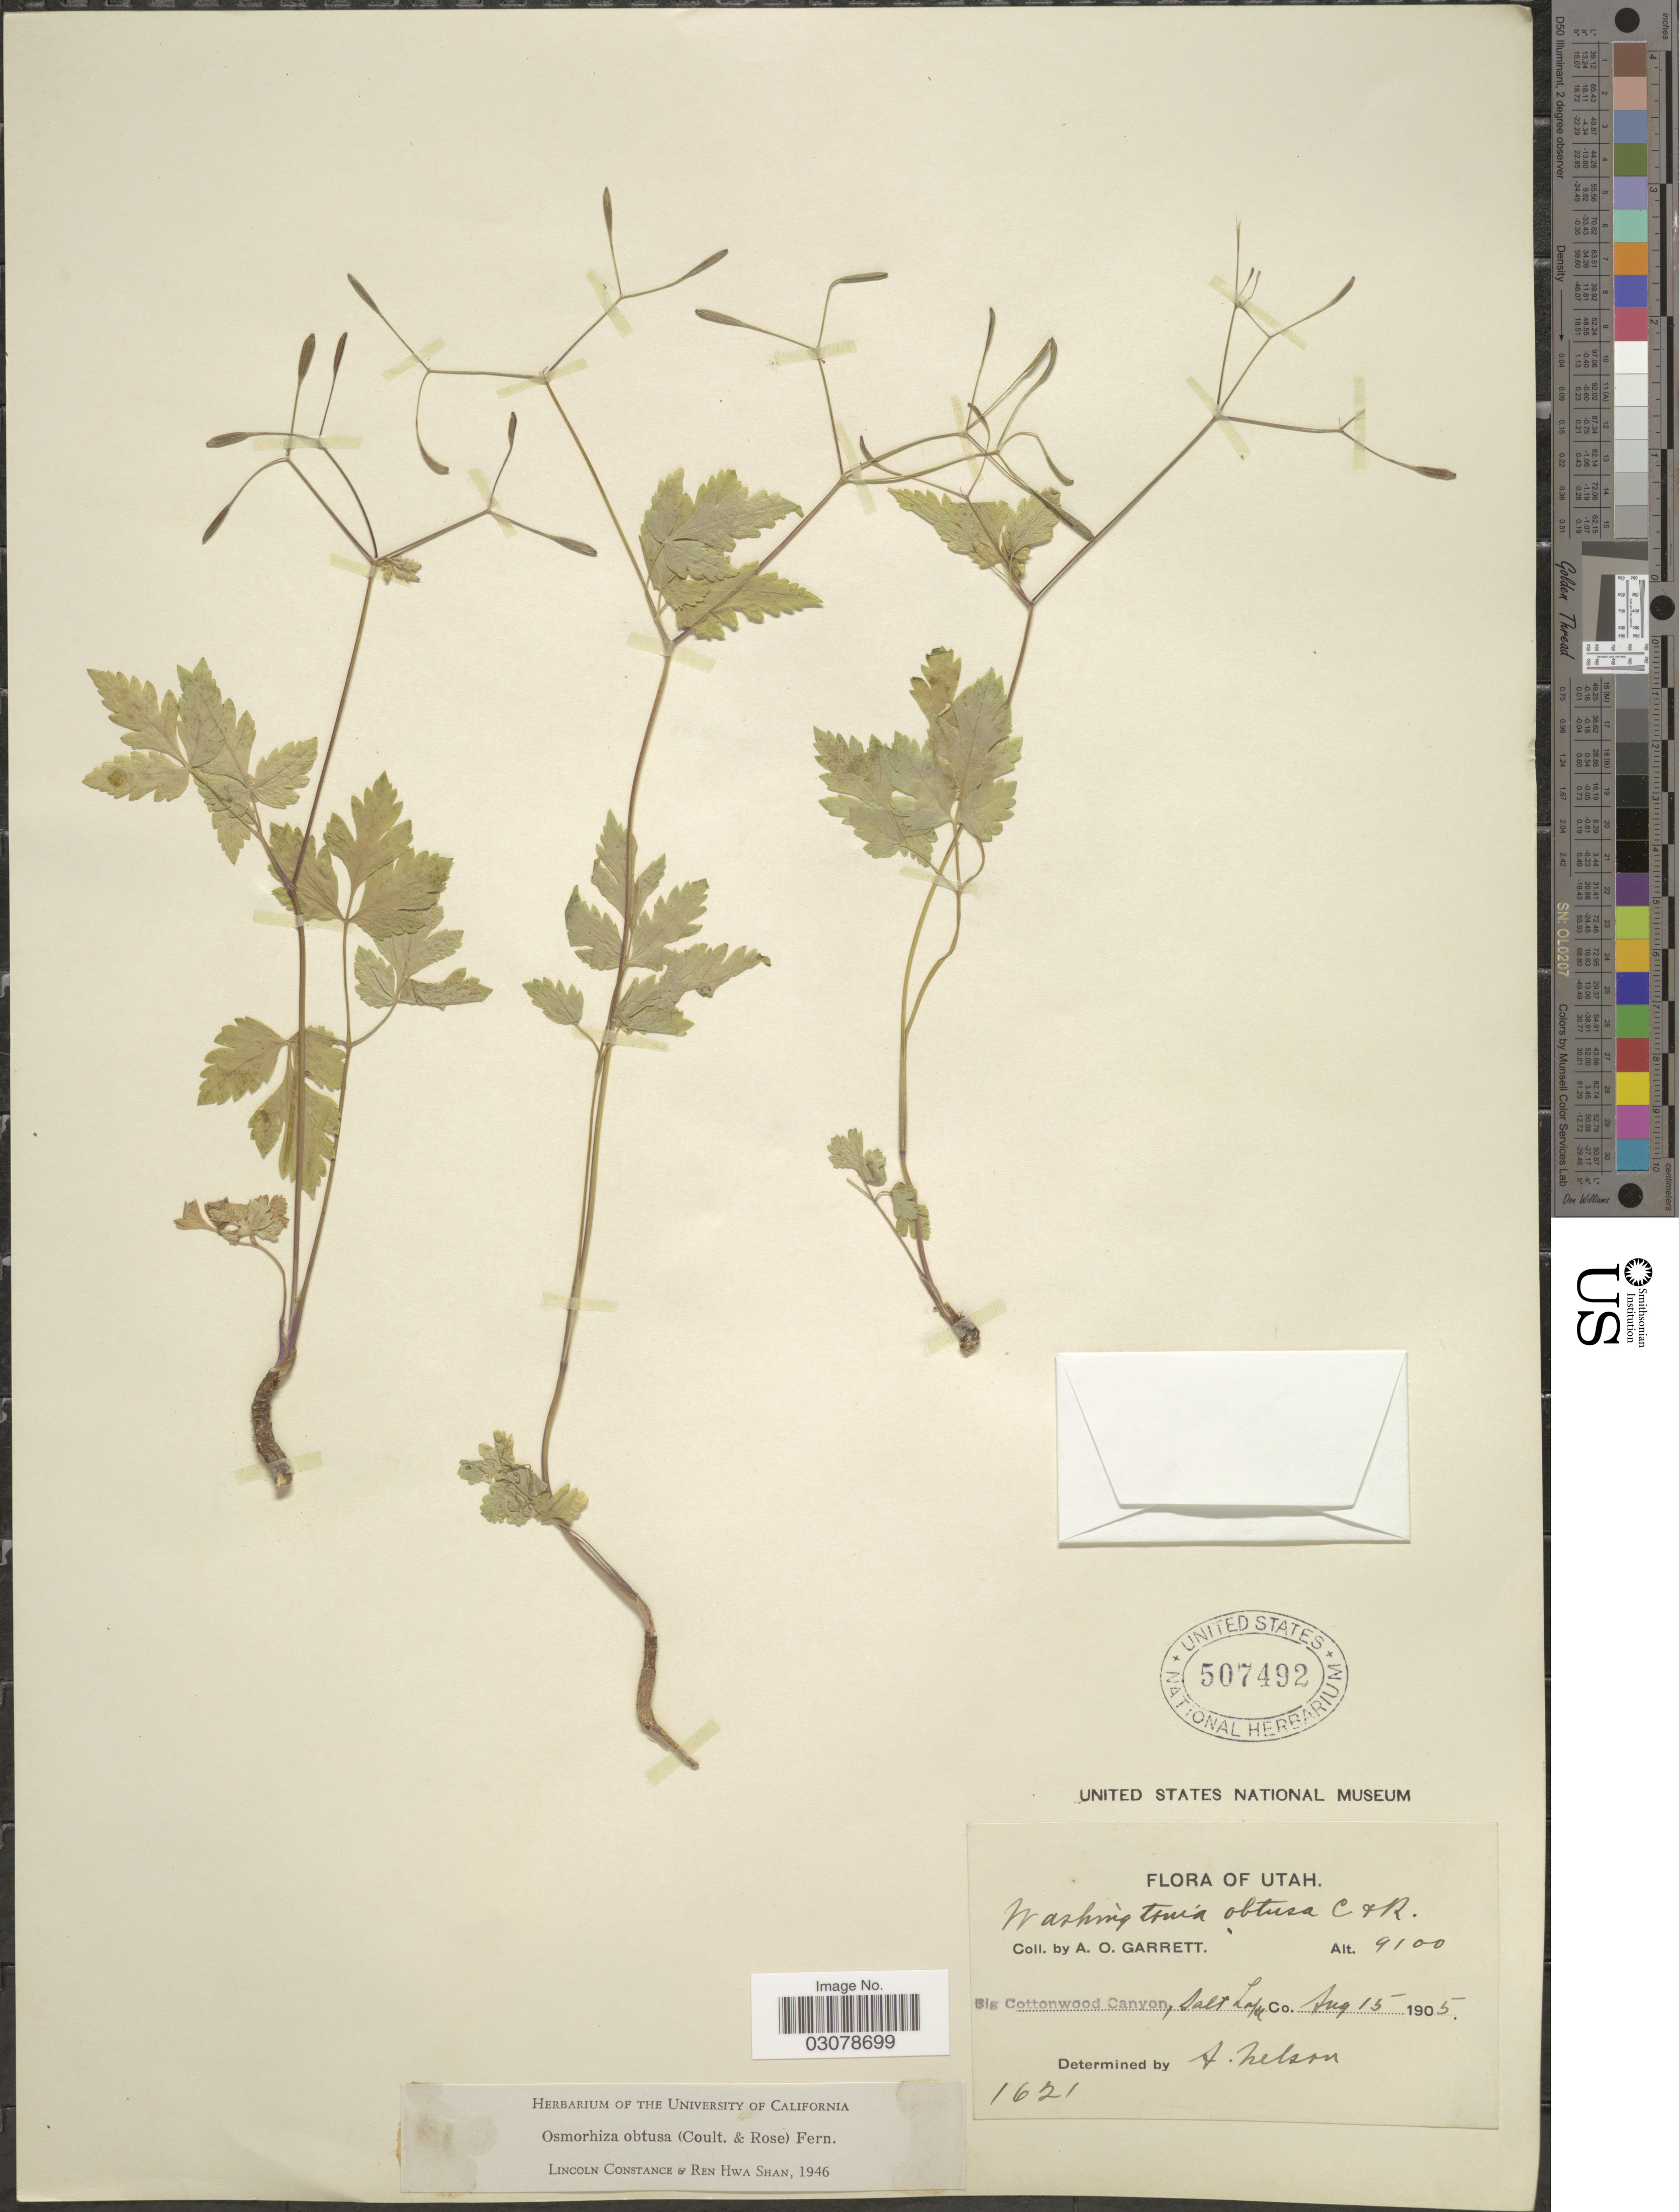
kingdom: Plantae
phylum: Tracheophyta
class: Magnoliopsida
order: Apiales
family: Apiaceae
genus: Osmorhiza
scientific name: Osmorhiza obtusa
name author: (J.M. Coult. & Rose) Fernald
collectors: A. O. Garrett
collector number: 1621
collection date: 1905-08-15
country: United States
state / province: Utah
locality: Big Cottonwood Canyon, Salt Lake.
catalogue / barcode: US 507492